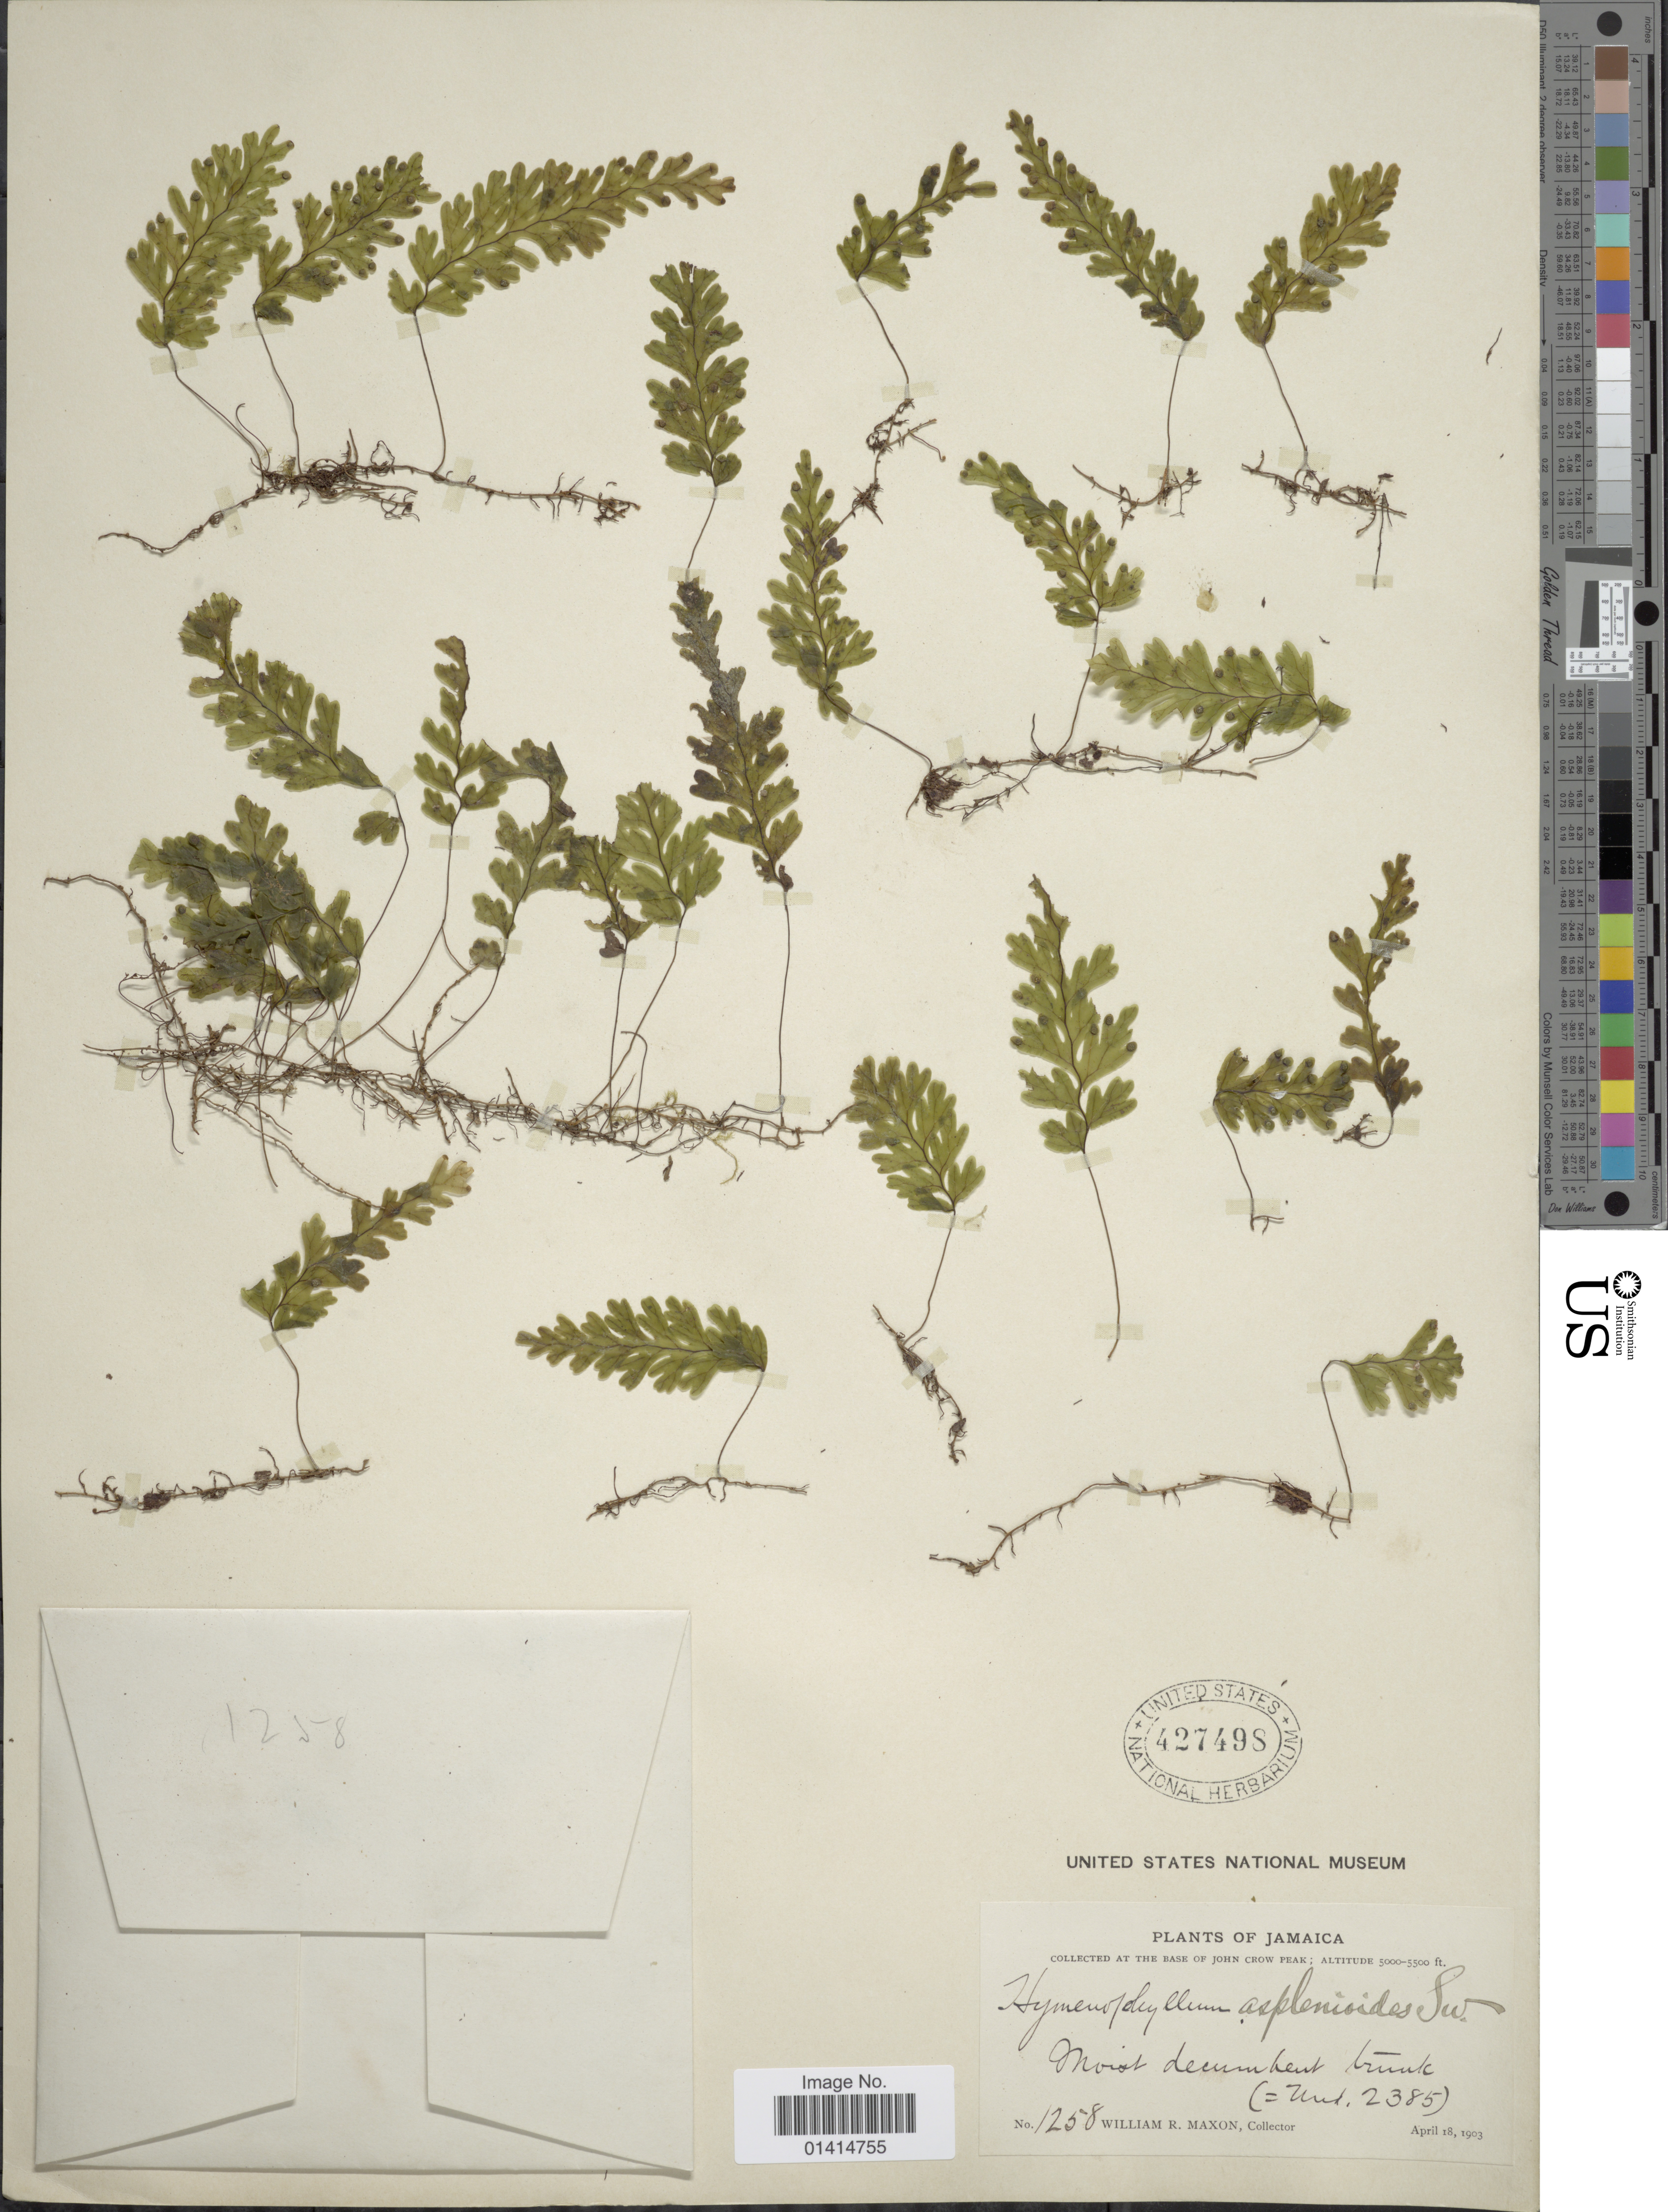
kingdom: Plantae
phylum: Tracheophyta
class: Polypodiopsida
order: Hymenophyllales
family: Hymenophyllaceae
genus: Hymenophyllum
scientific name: Hymenophyllum asplenioides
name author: (Sw.) Sw.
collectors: W. R. Maxon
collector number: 1258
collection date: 1903-04-18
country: Jamaica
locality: At the base of John Crow Peak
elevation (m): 1524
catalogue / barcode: US 427498